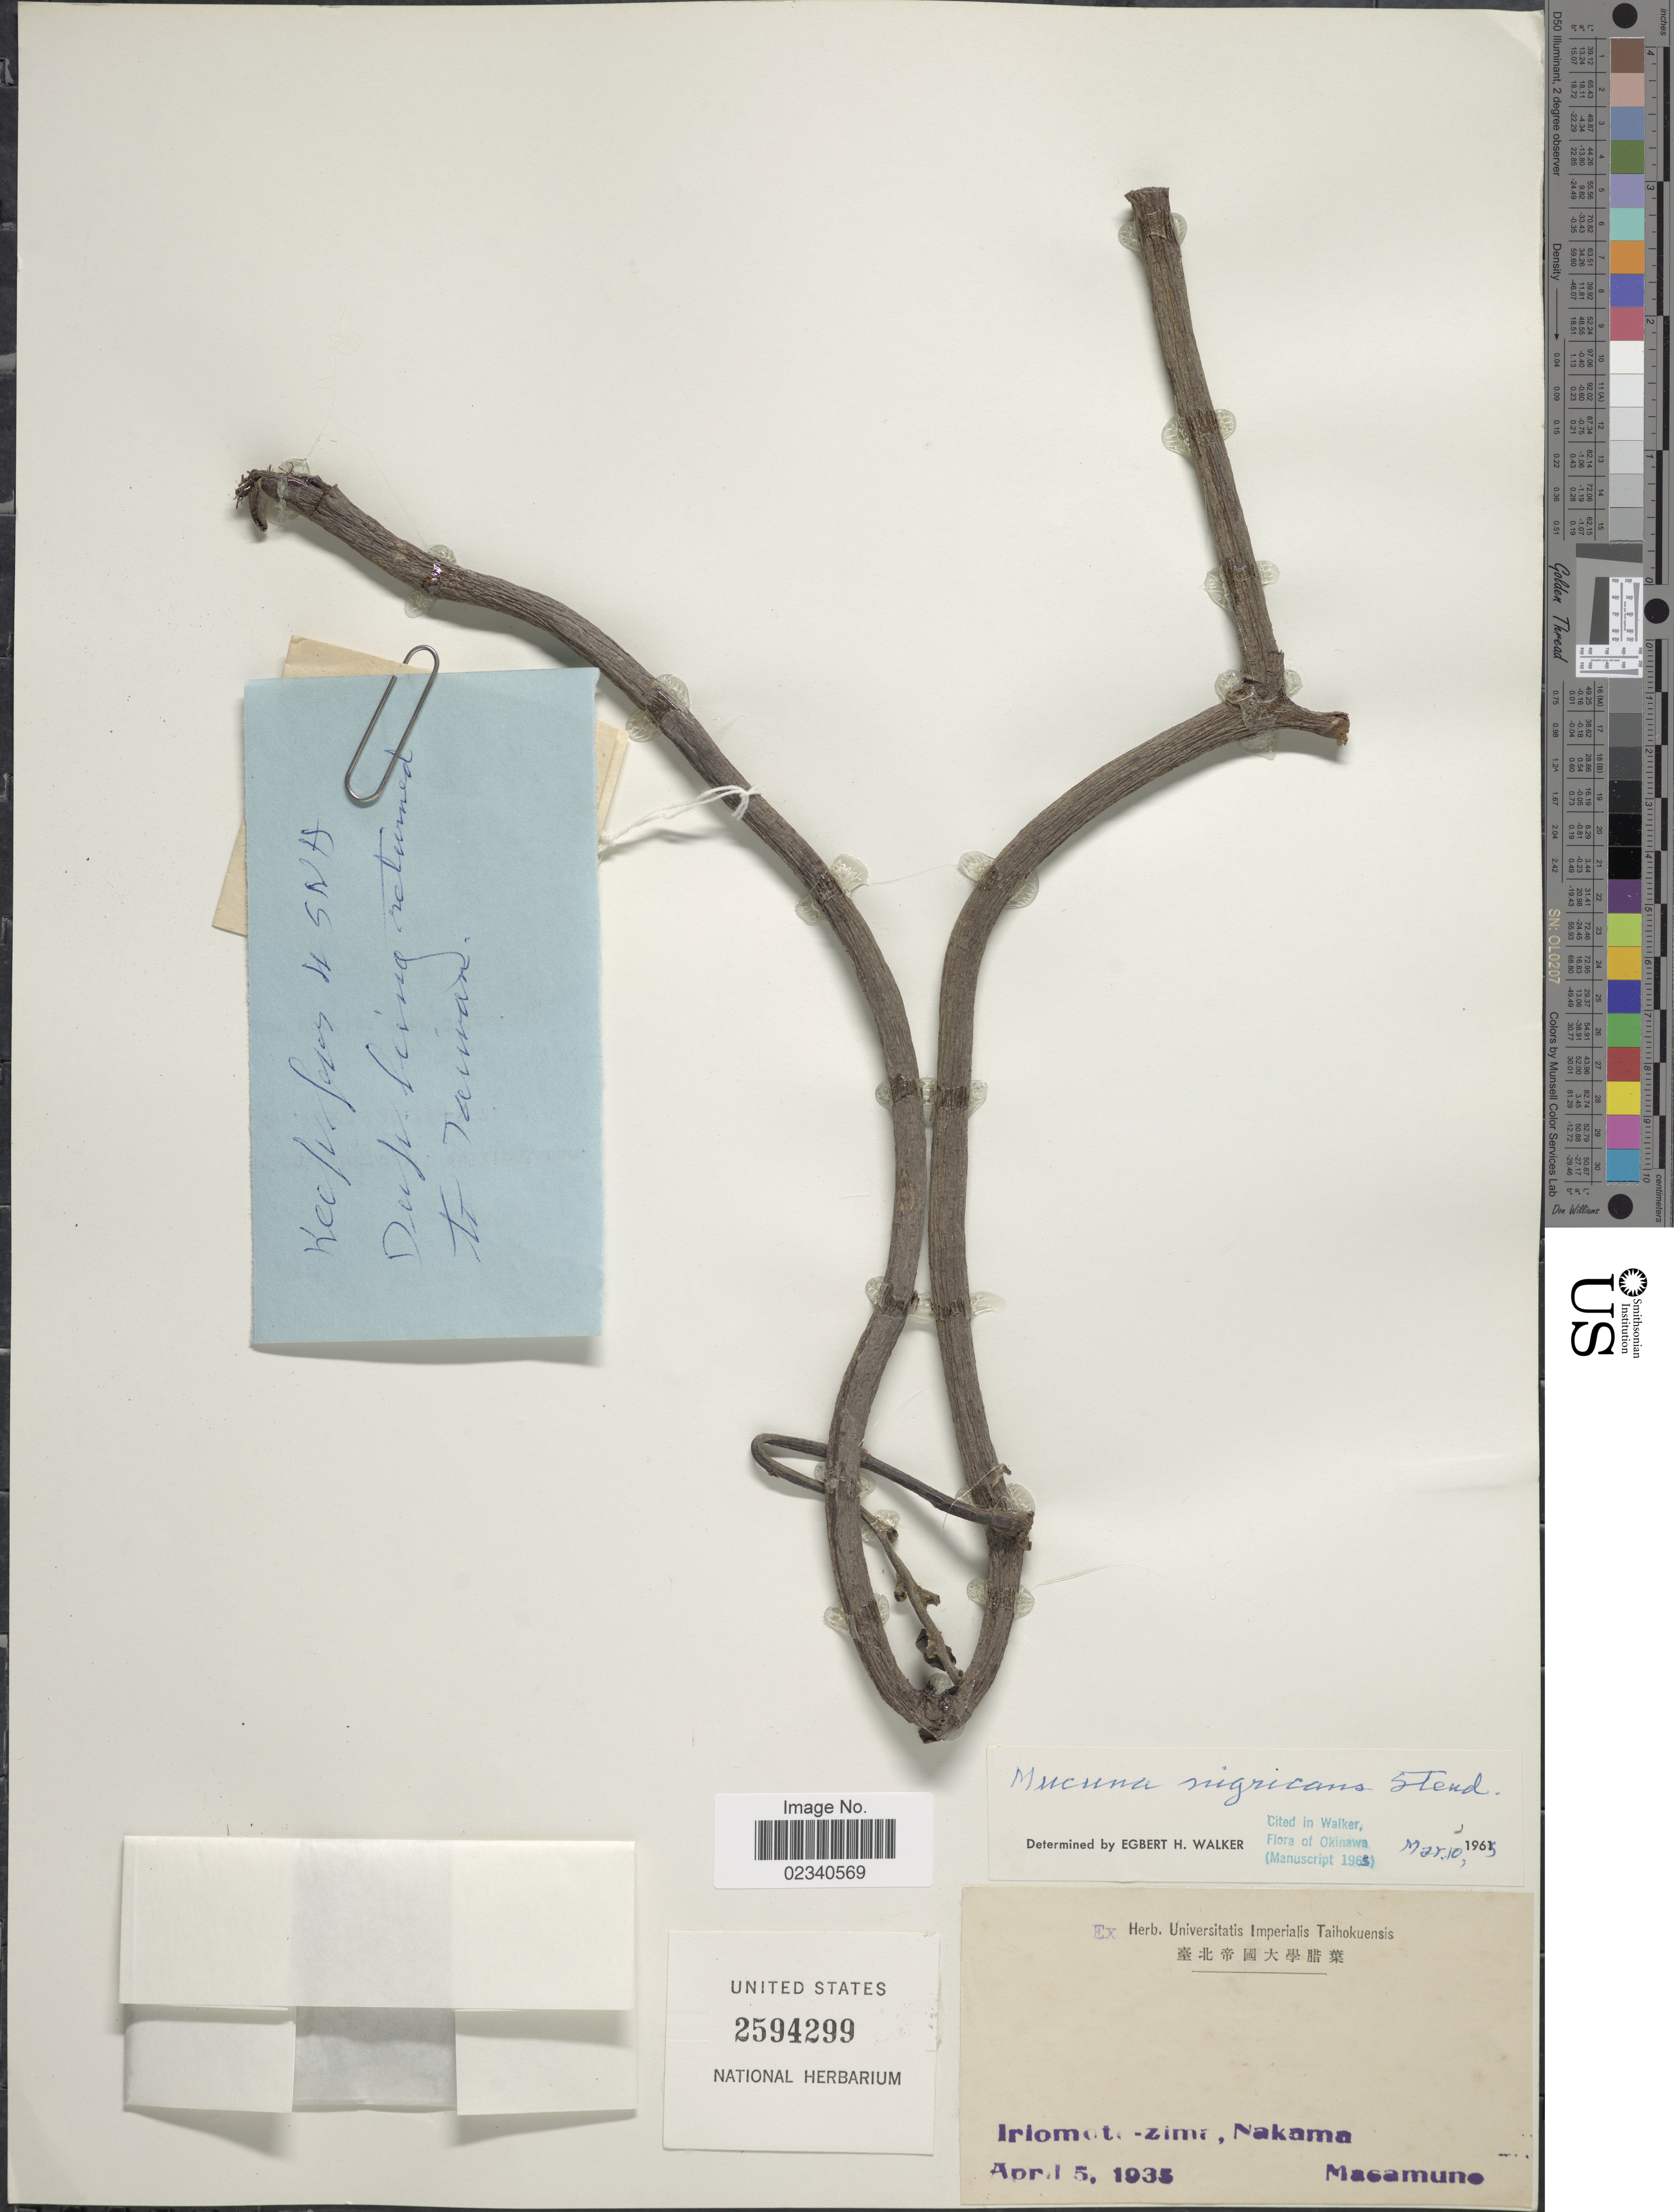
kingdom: Plantae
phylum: Tracheophyta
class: Magnoliopsida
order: Fabales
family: Fabaceae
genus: Mucuna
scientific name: Mucuna nigricans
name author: (Lour.) Steud.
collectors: -. Masamune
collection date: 1935-04-05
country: Japan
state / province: Okinawa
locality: Iriomoto-zima, Nakama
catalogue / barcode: US 2594299